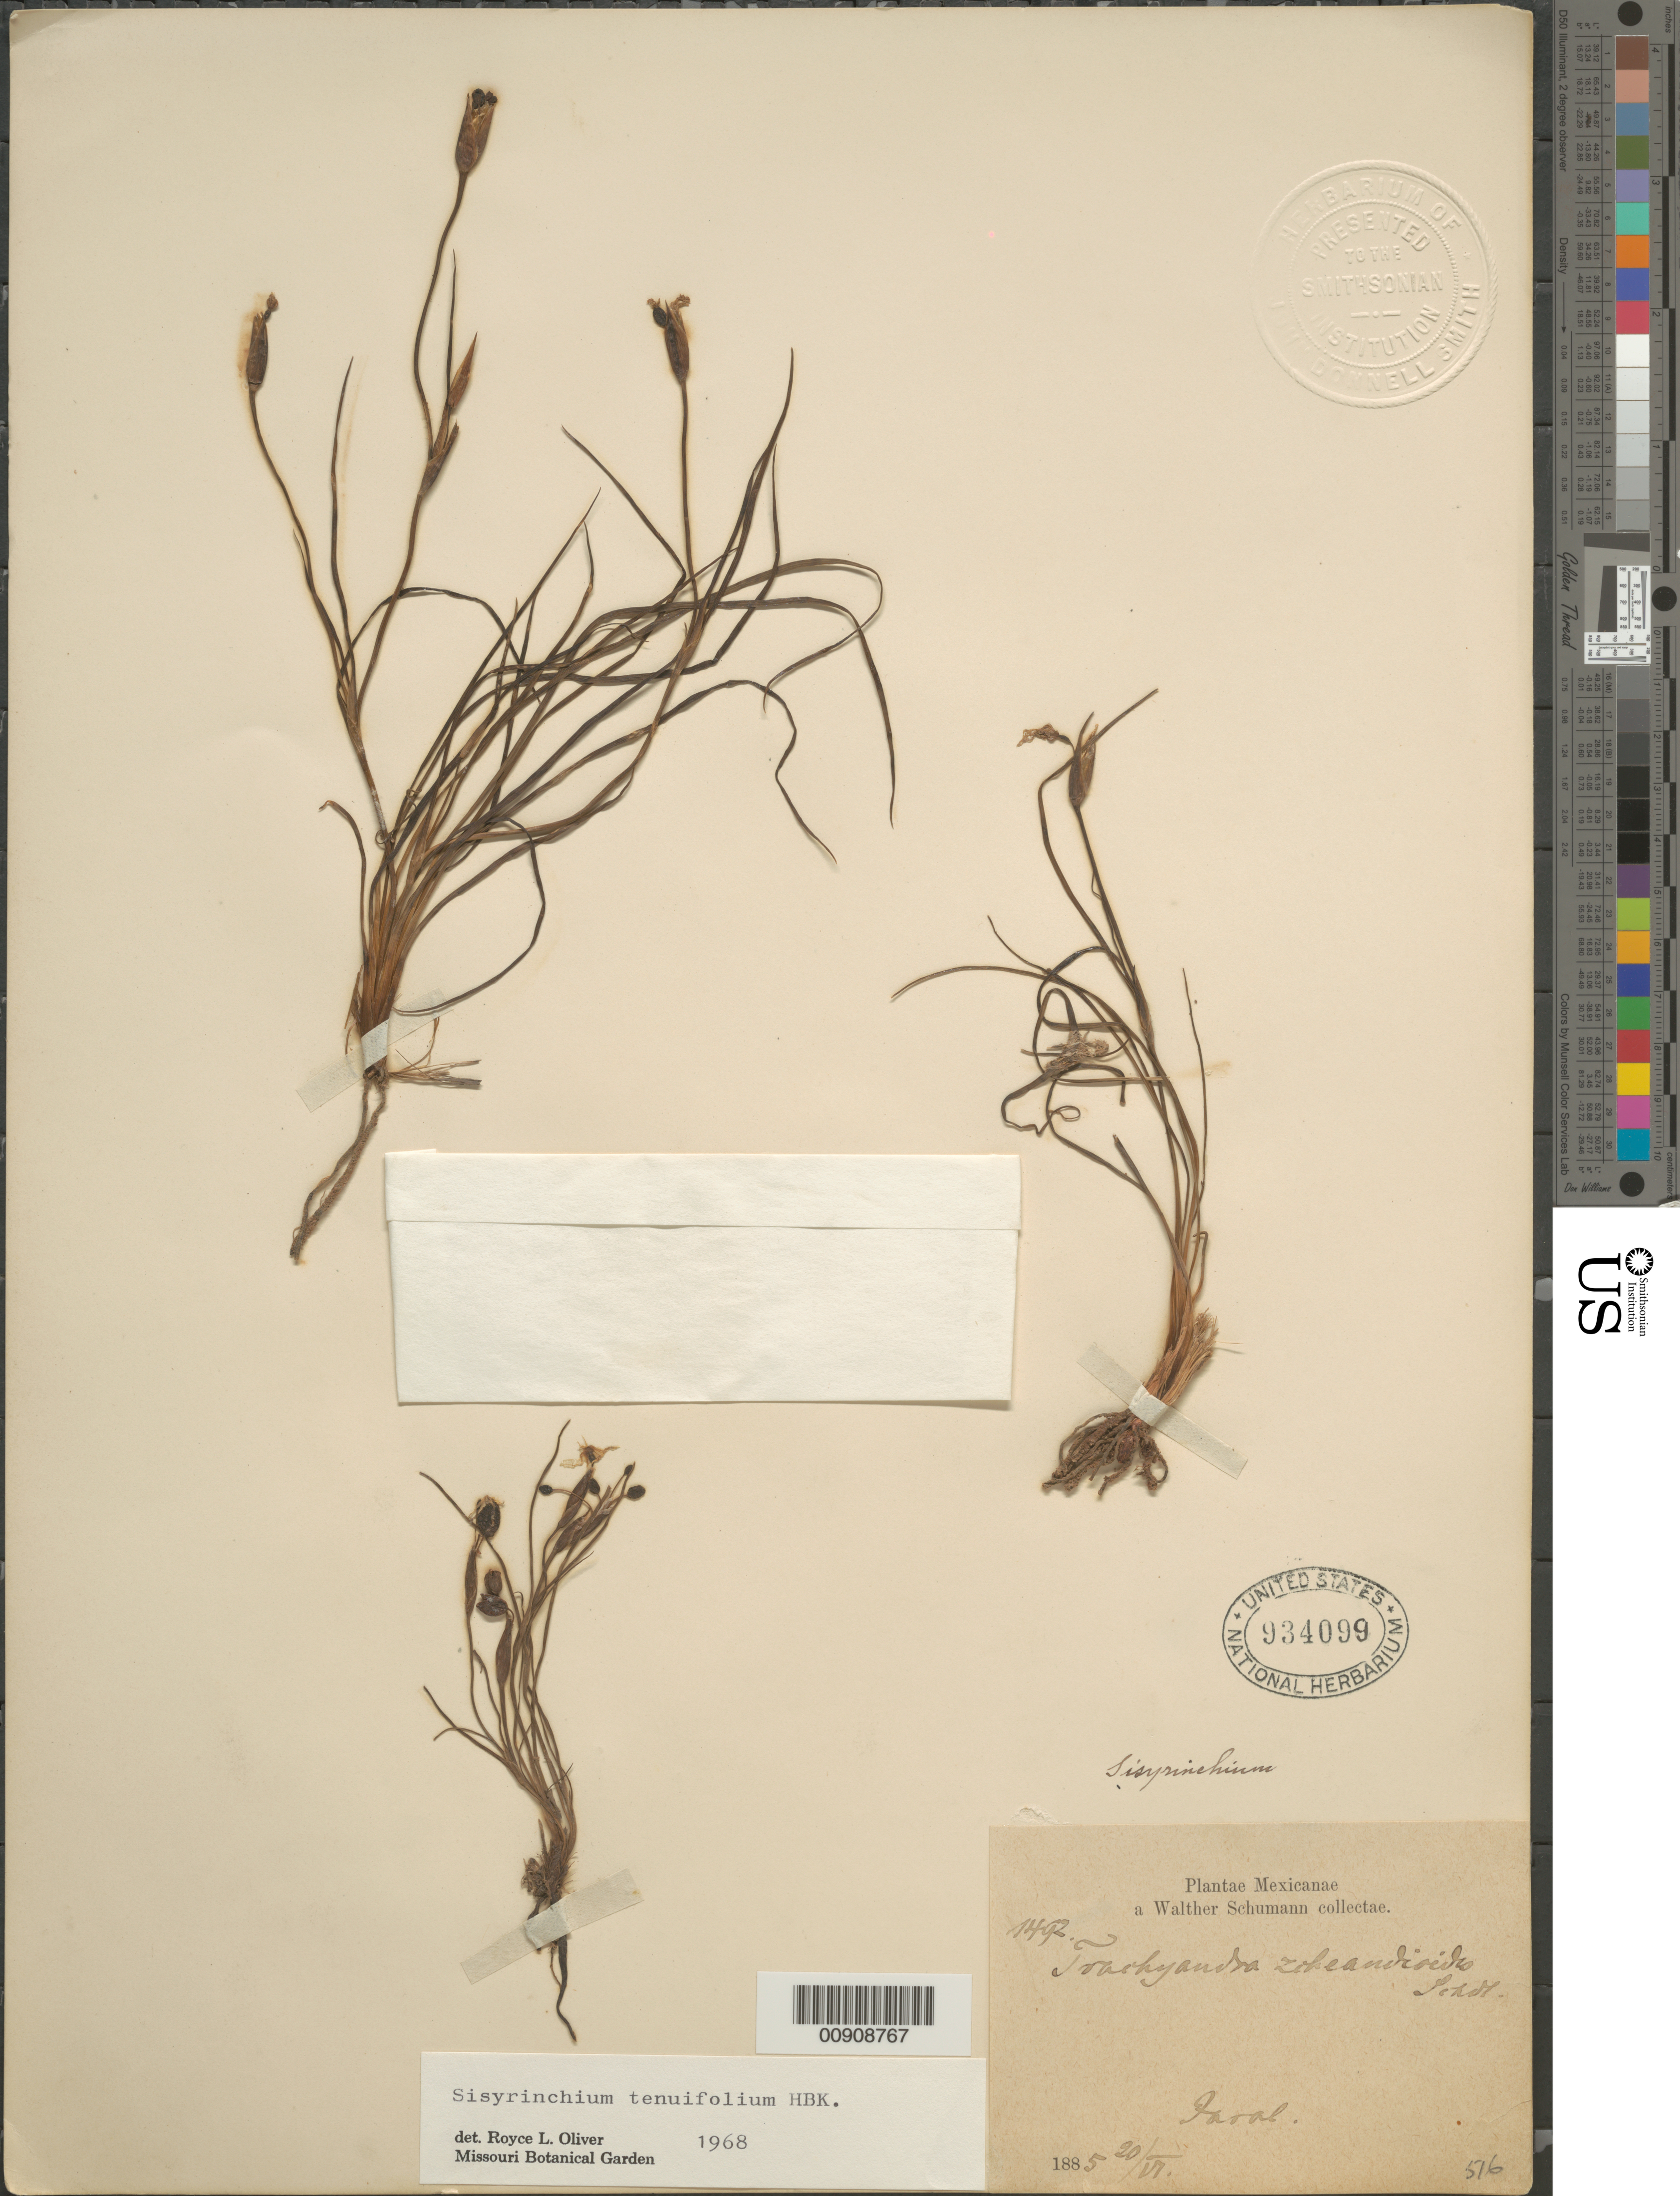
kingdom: Plantae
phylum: Tracheophyta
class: Liliopsida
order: Asparagales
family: Iridaceae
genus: Sisyrinchium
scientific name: Sisyrinchium tenuifolium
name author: Humb. & Bonpl. ex Willd.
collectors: W. Schumann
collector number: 1492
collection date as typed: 20 Jun 1885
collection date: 1885-06-20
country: Mexico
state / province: Guanajuato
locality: Jaral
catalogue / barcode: US 934099